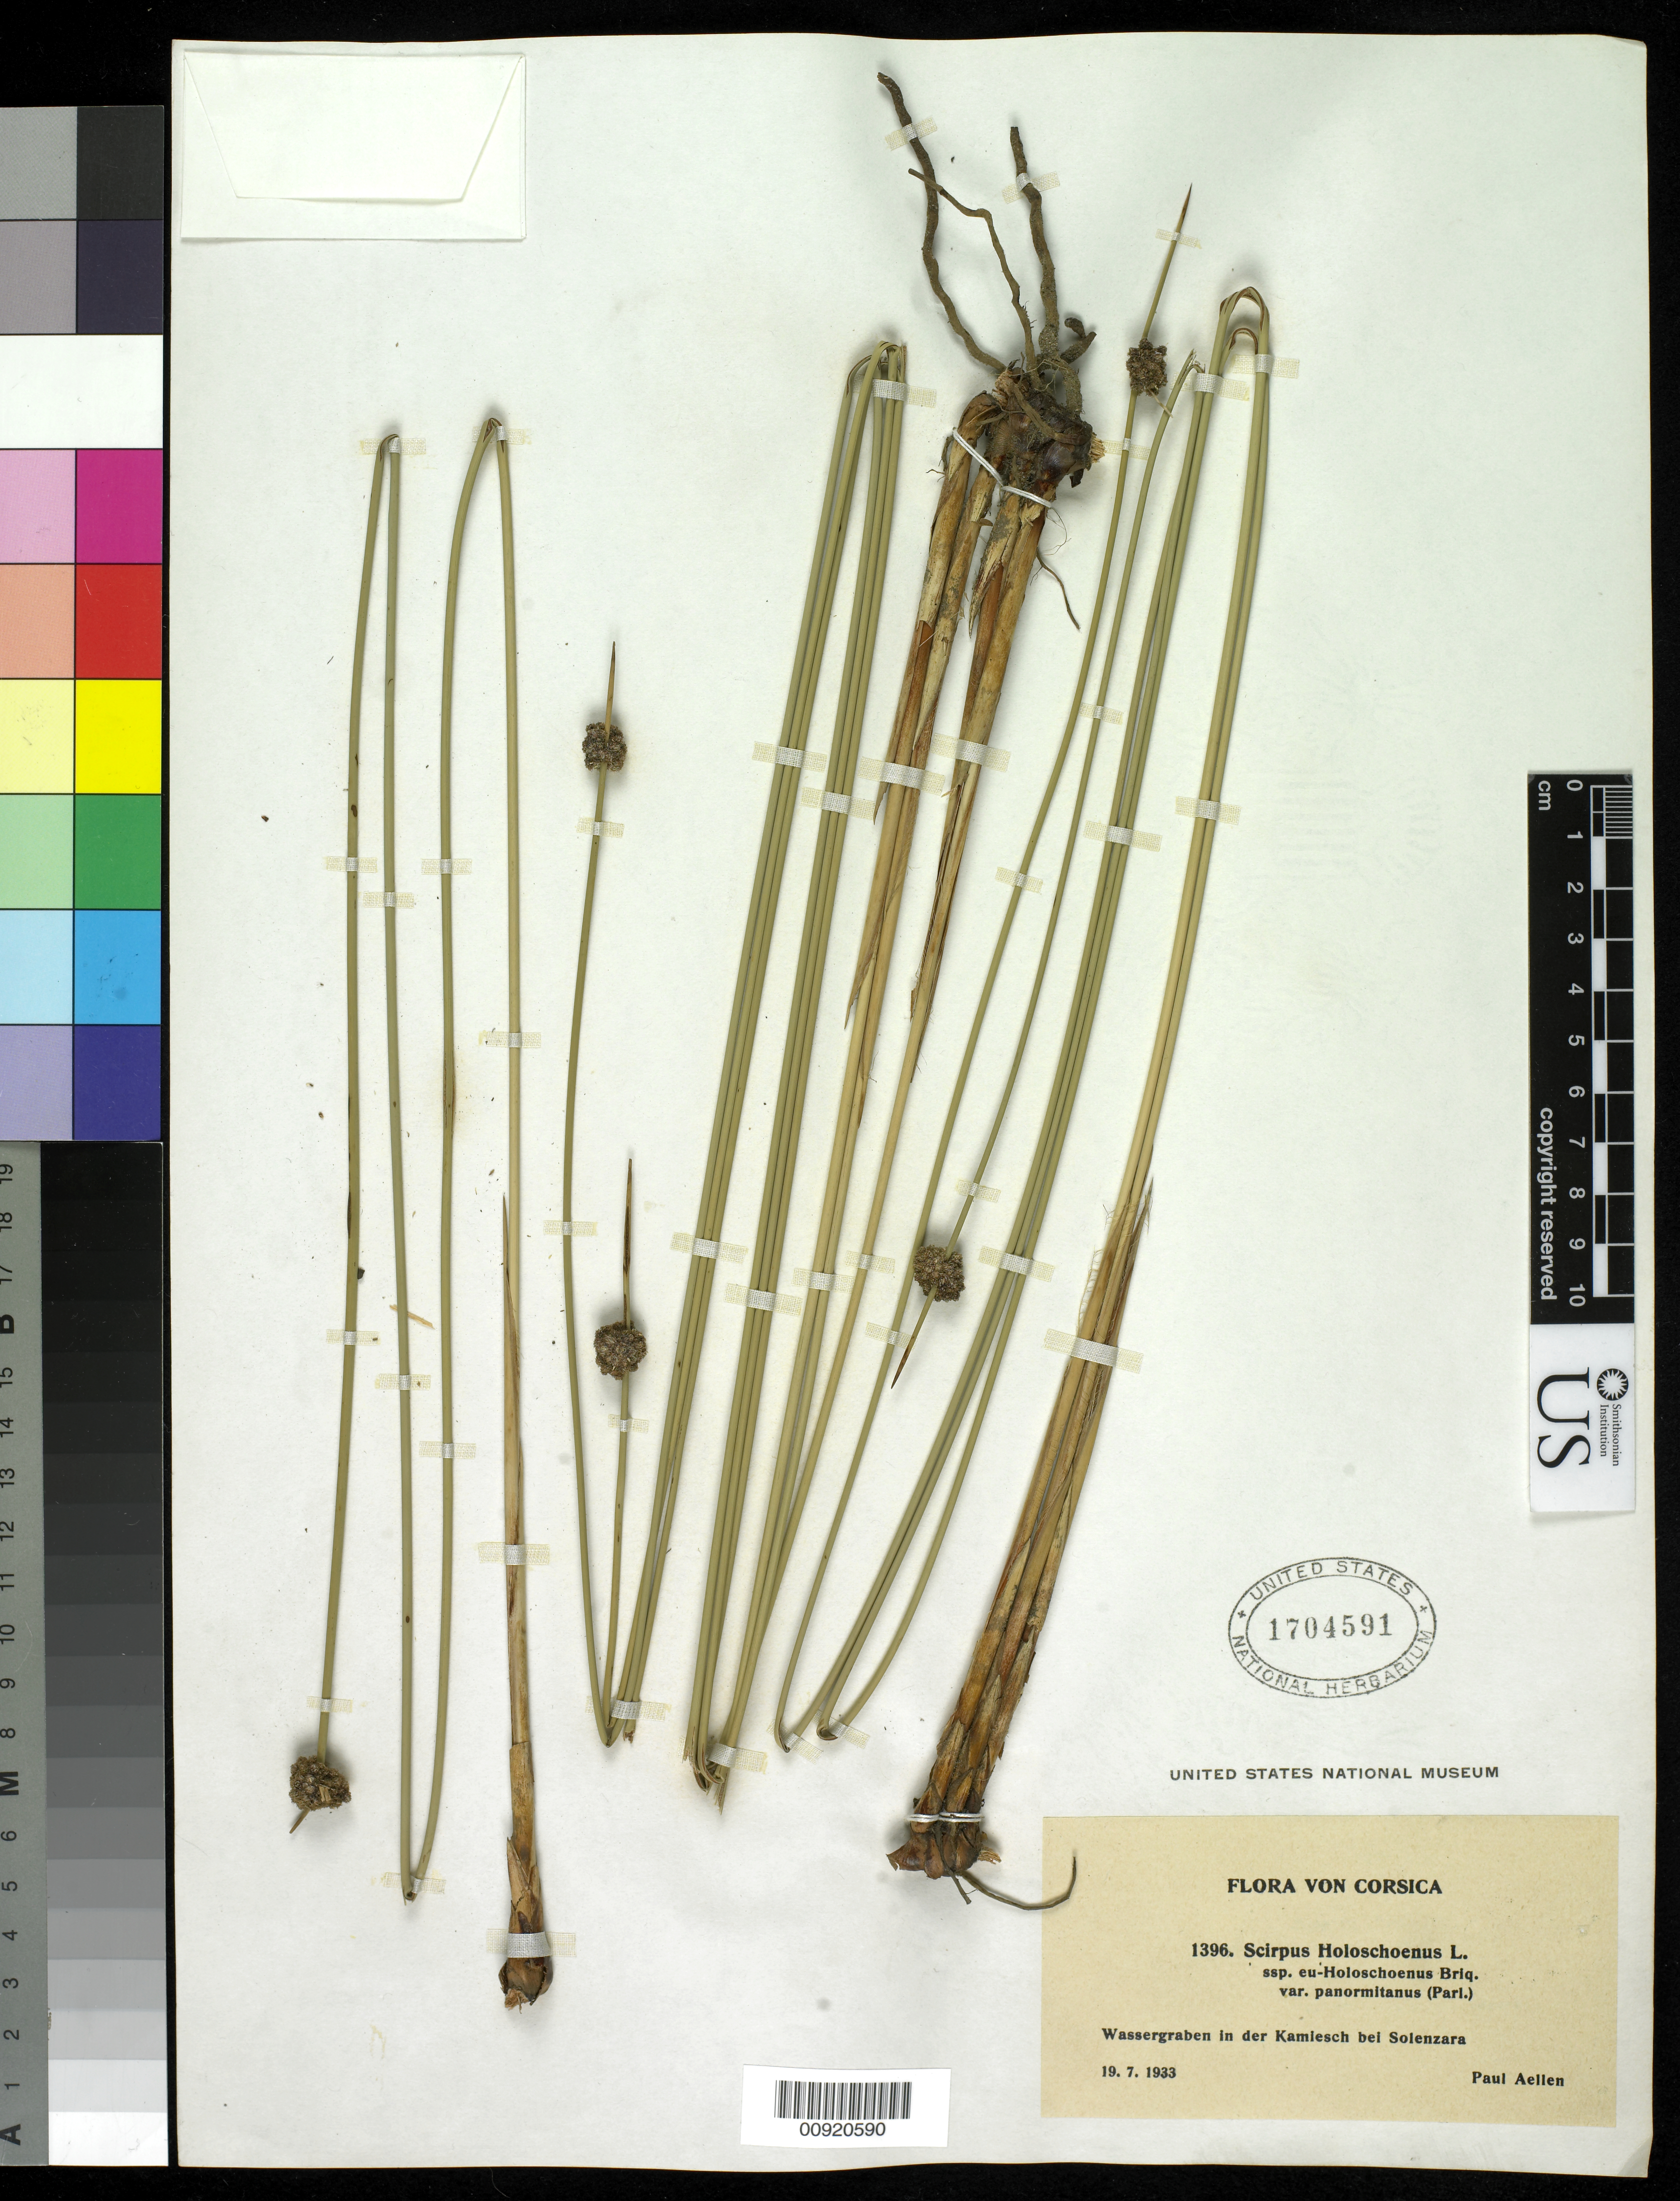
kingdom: Plantae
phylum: Tracheophyta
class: Liliopsida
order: Poales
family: Cyperaceae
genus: Scirpoides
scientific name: Scirpoides holoschoenus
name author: (L.) Soják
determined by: Strong, M. T., (US), Smithsonian Institution - National Museum of Natural History (UNITED STATES)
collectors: P. Aellen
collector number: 1396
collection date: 1933-07-19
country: France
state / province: Corsica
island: Corse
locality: Wassergraben in der Kamiesch Solenzara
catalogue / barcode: US 1704591